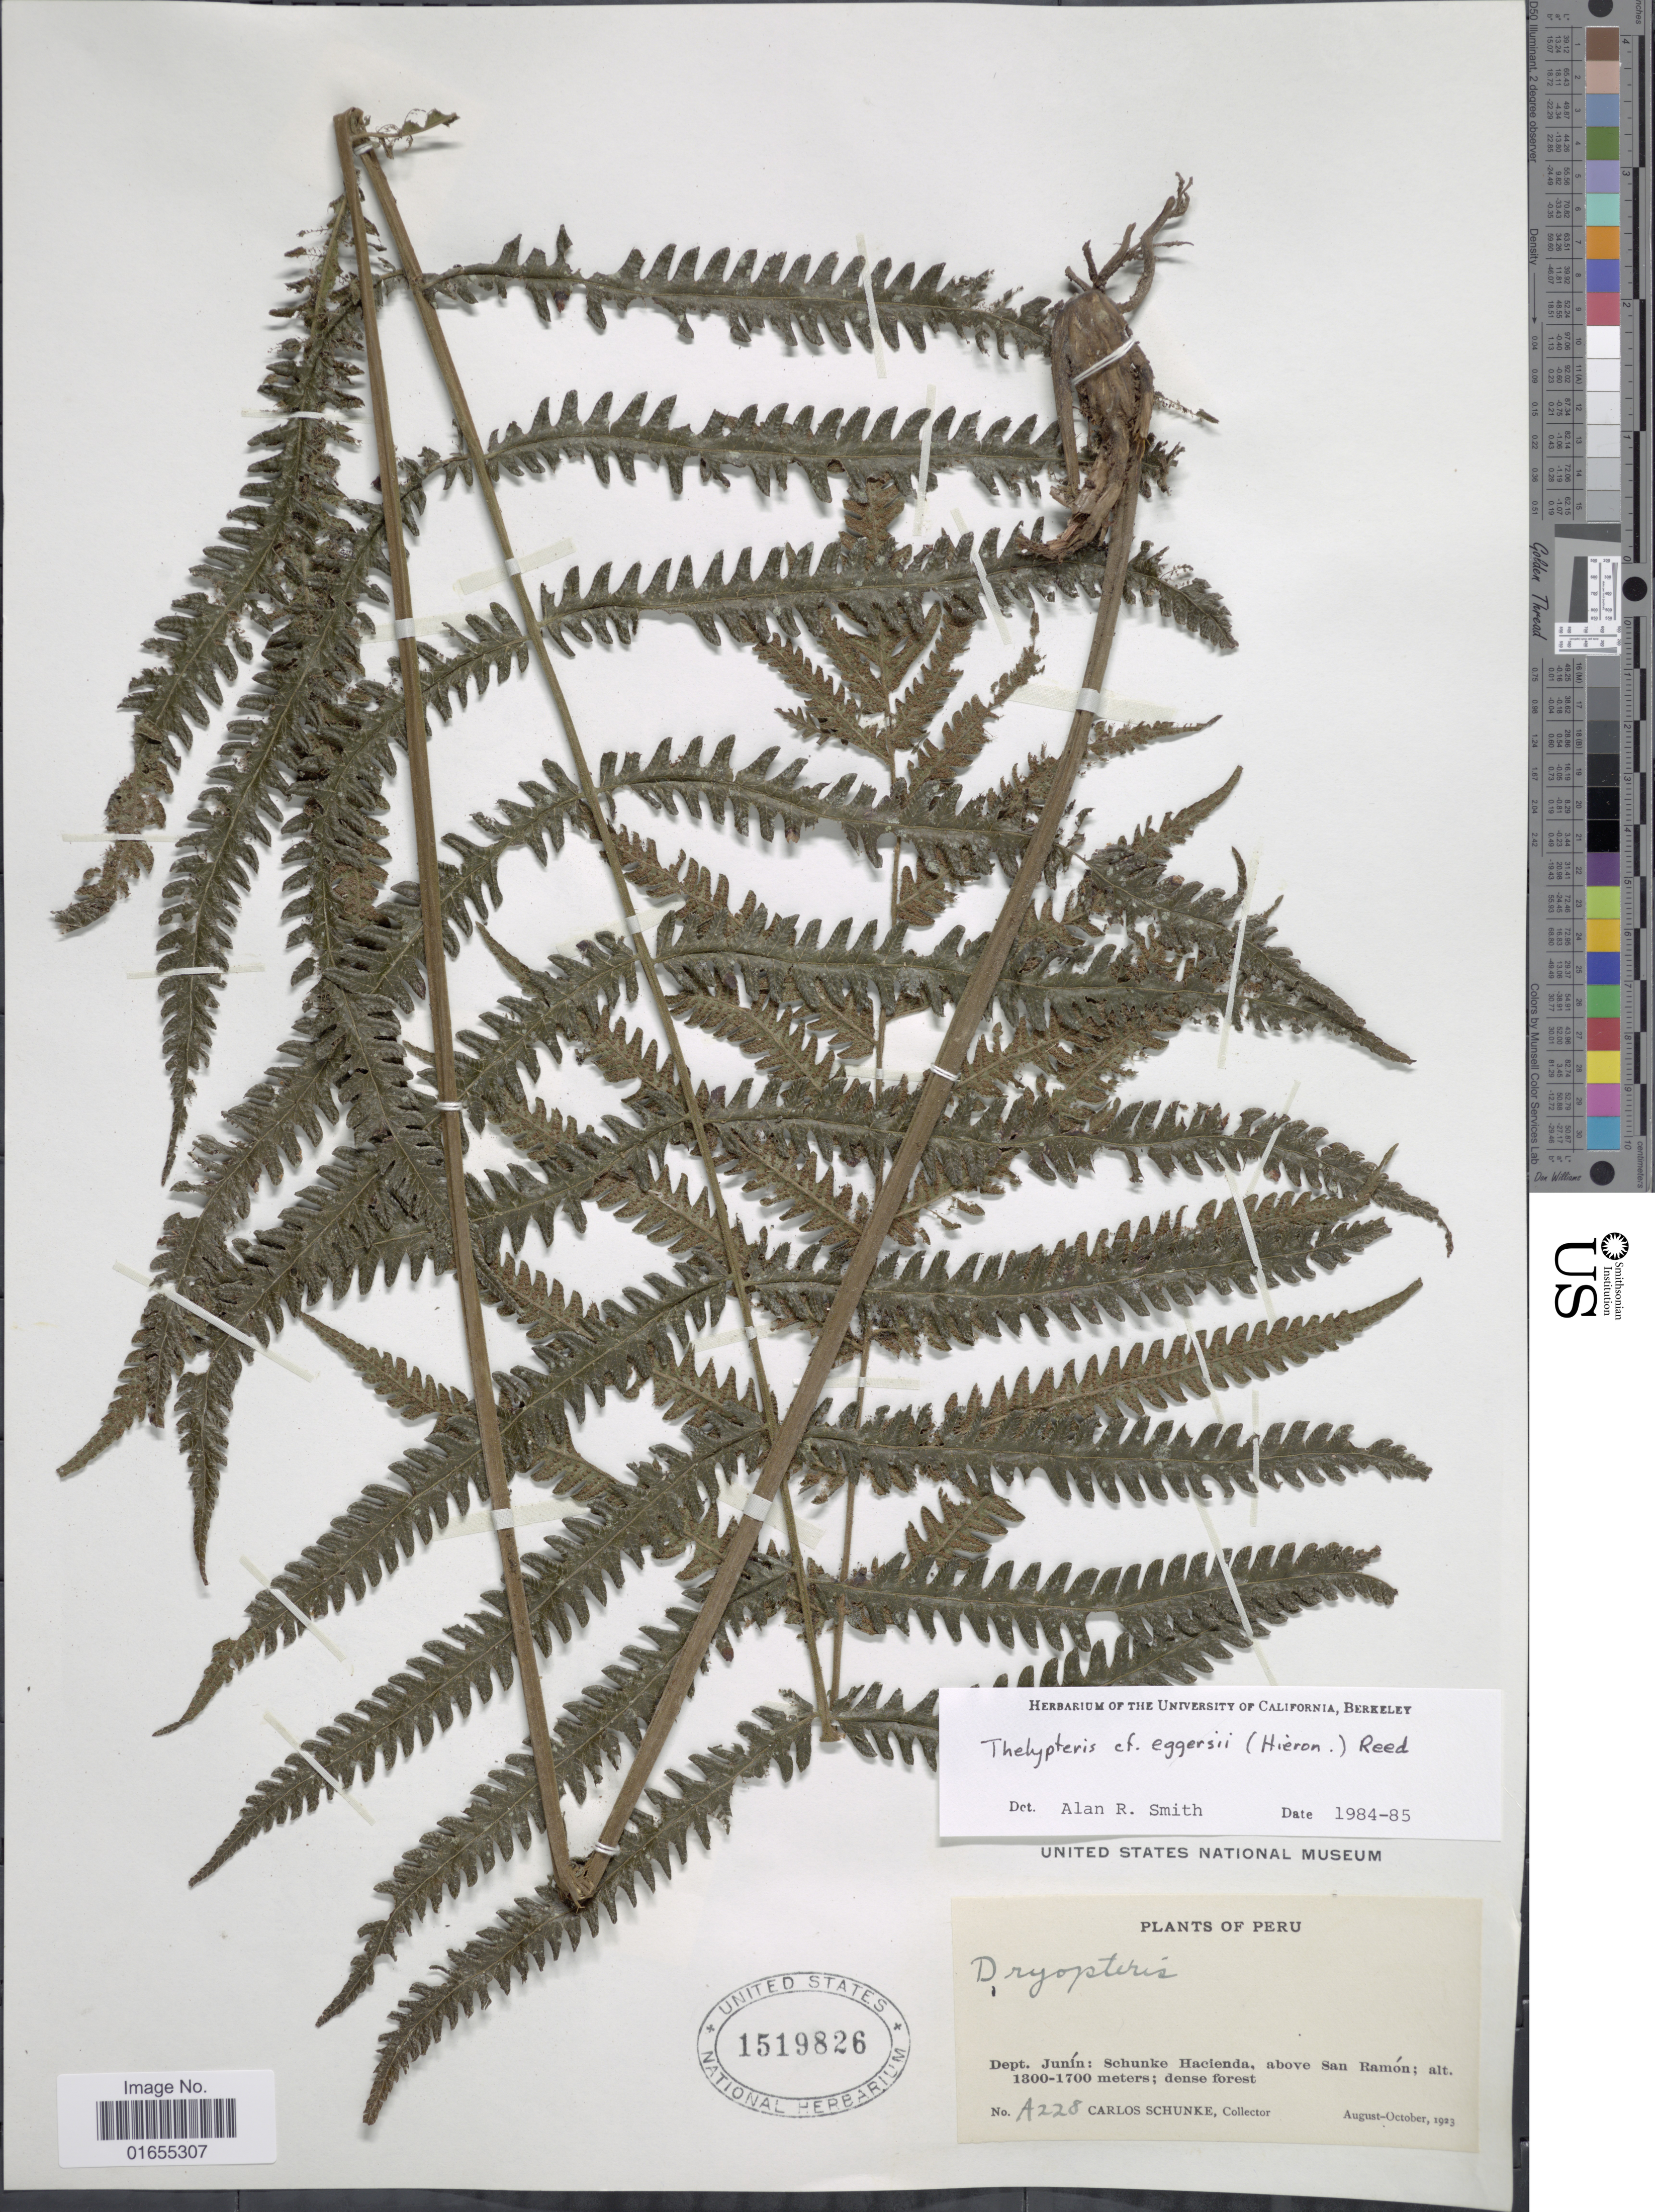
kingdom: Plantae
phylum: Tracheophyta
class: Polypodiopsida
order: Polypodiales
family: Thelypteridaceae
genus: Goniopteris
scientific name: Goniopteris biformata (Rosenst.) comb. nov., ined 2015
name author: (Rosenst.)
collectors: C. Schunke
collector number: A228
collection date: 1923-08/1923-10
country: Peru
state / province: Junín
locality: Schunke Hacienda, above San Ramon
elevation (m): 1300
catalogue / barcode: US 1519826